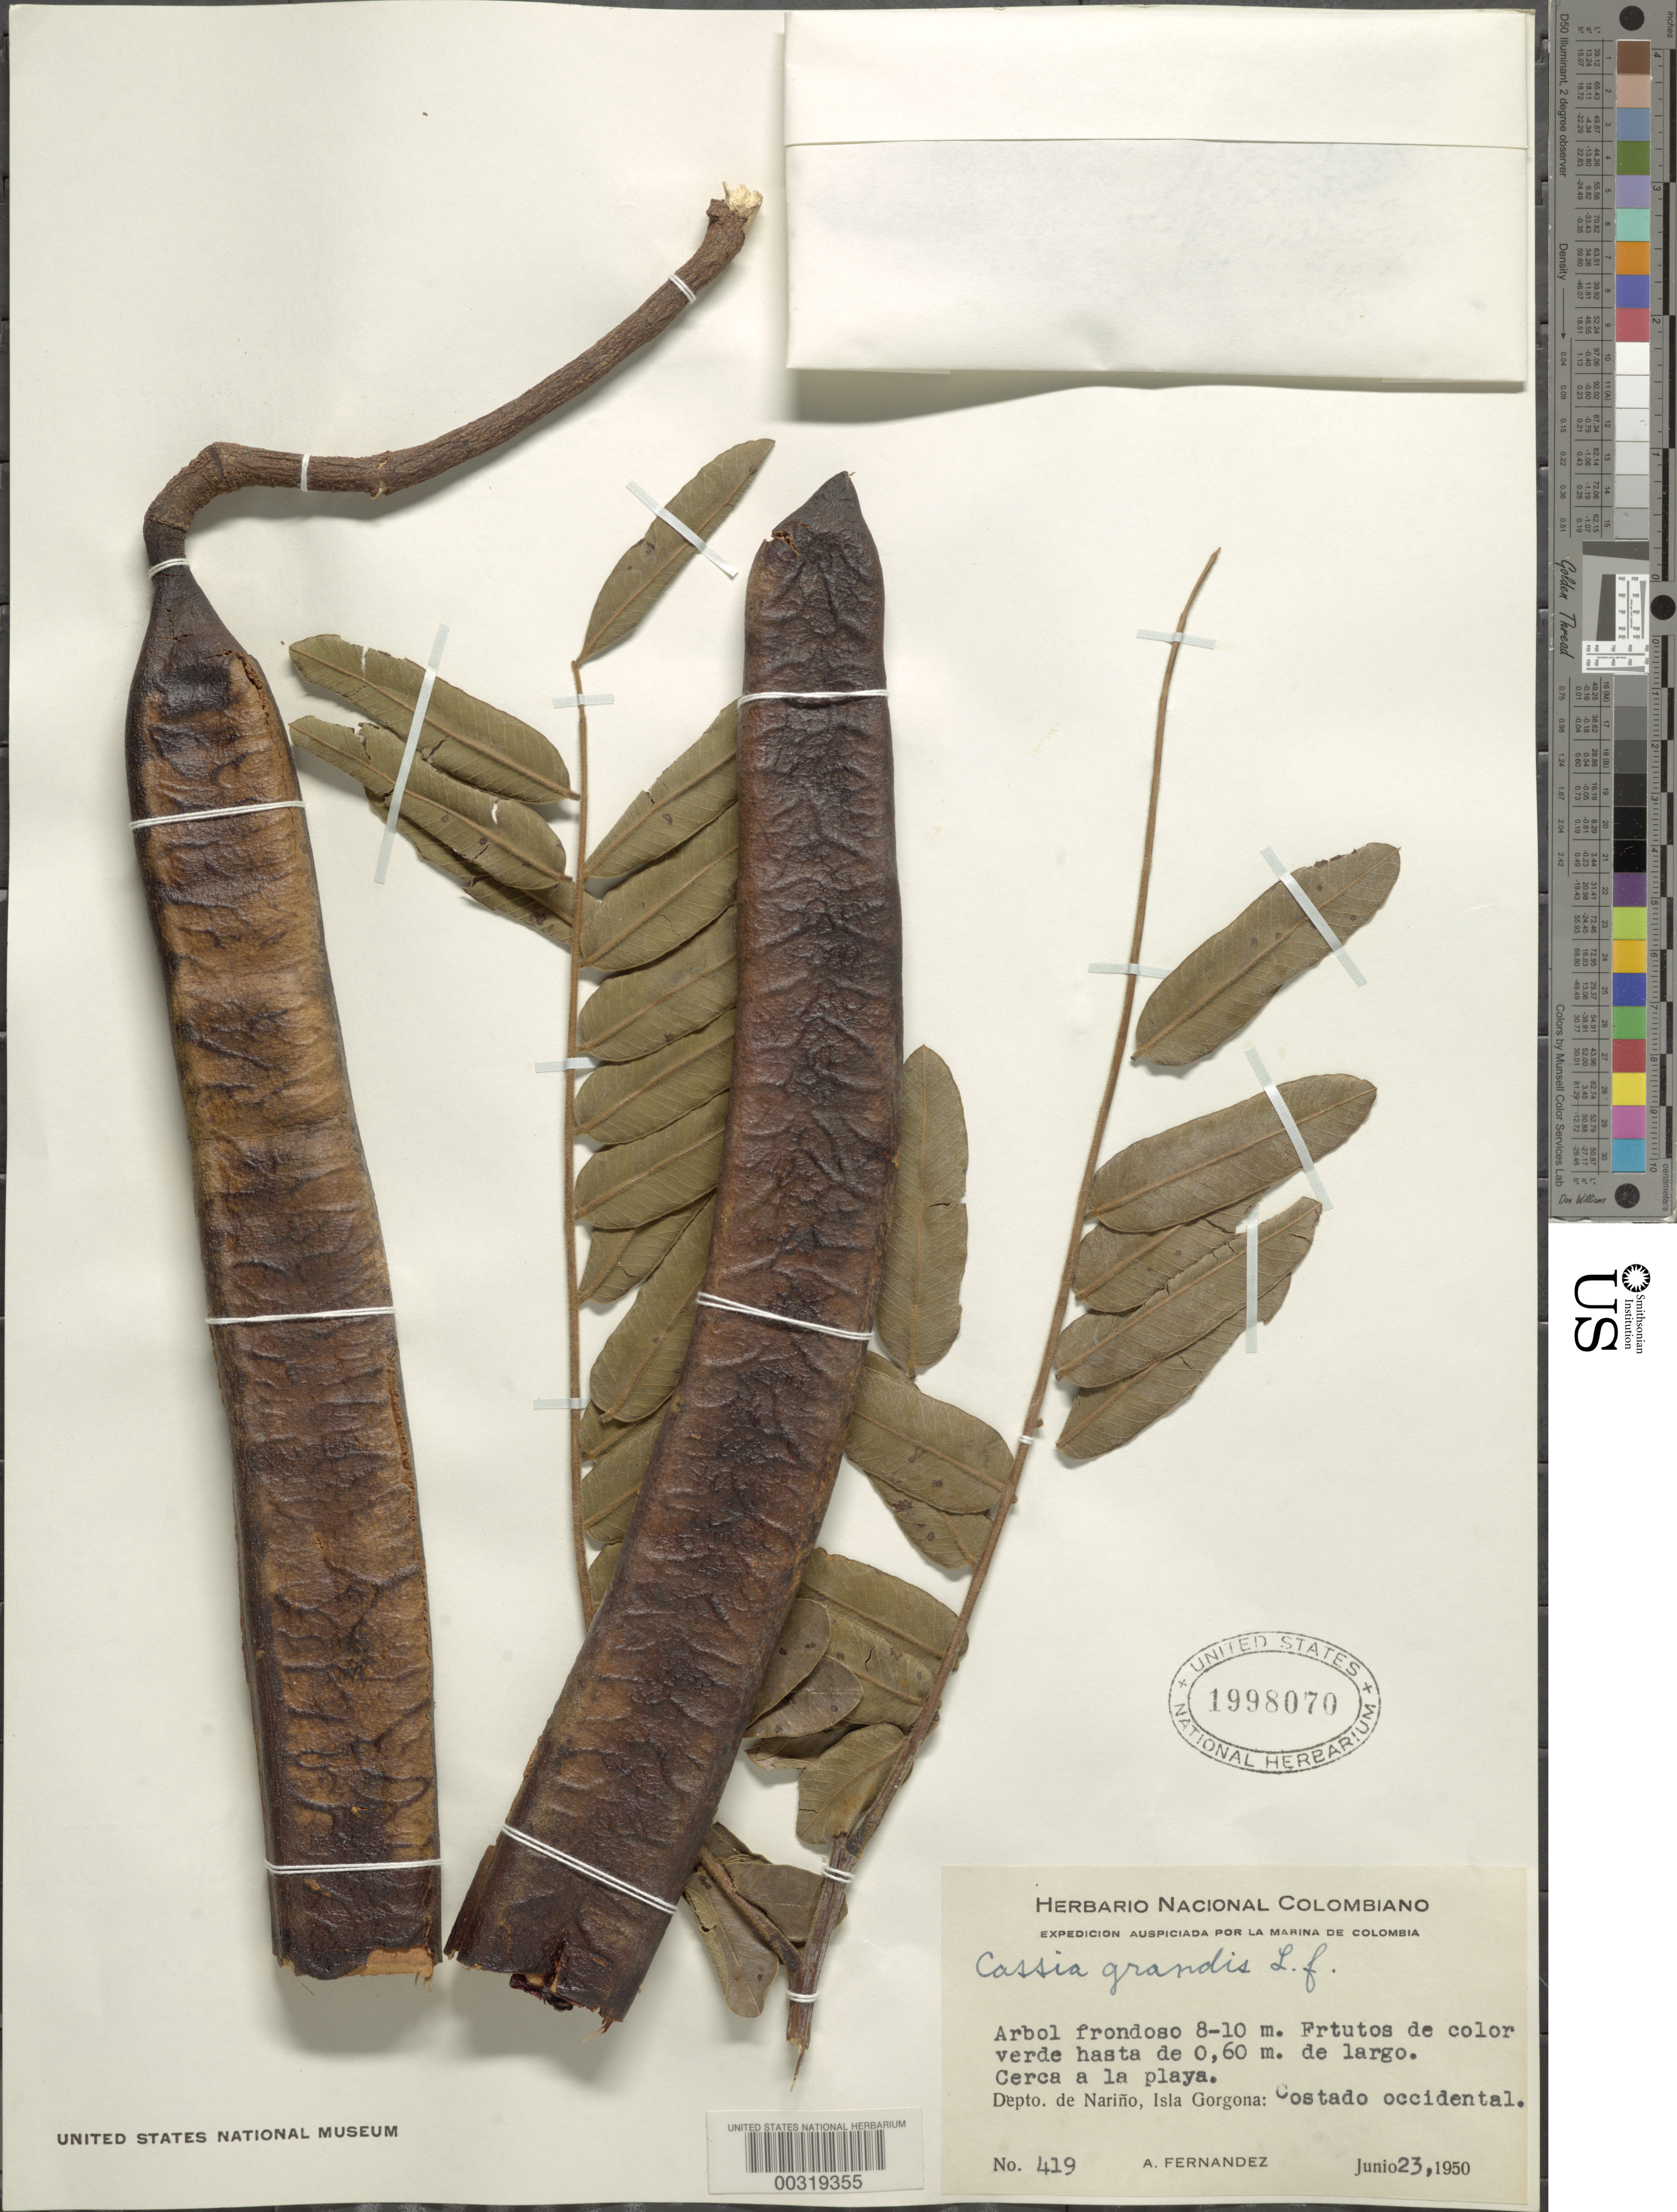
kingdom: Plantae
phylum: Tracheophyta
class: Magnoliopsida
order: Fabales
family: Fabaceae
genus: Cassia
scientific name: Cassia grandis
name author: L. f.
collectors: Á. Fernández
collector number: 419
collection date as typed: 23 Jun 1950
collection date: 1950-06-23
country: Colombia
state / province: Nariño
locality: Near the beach; Isla Gorgona; Costando occidntal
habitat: Near the beach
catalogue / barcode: US 1998070